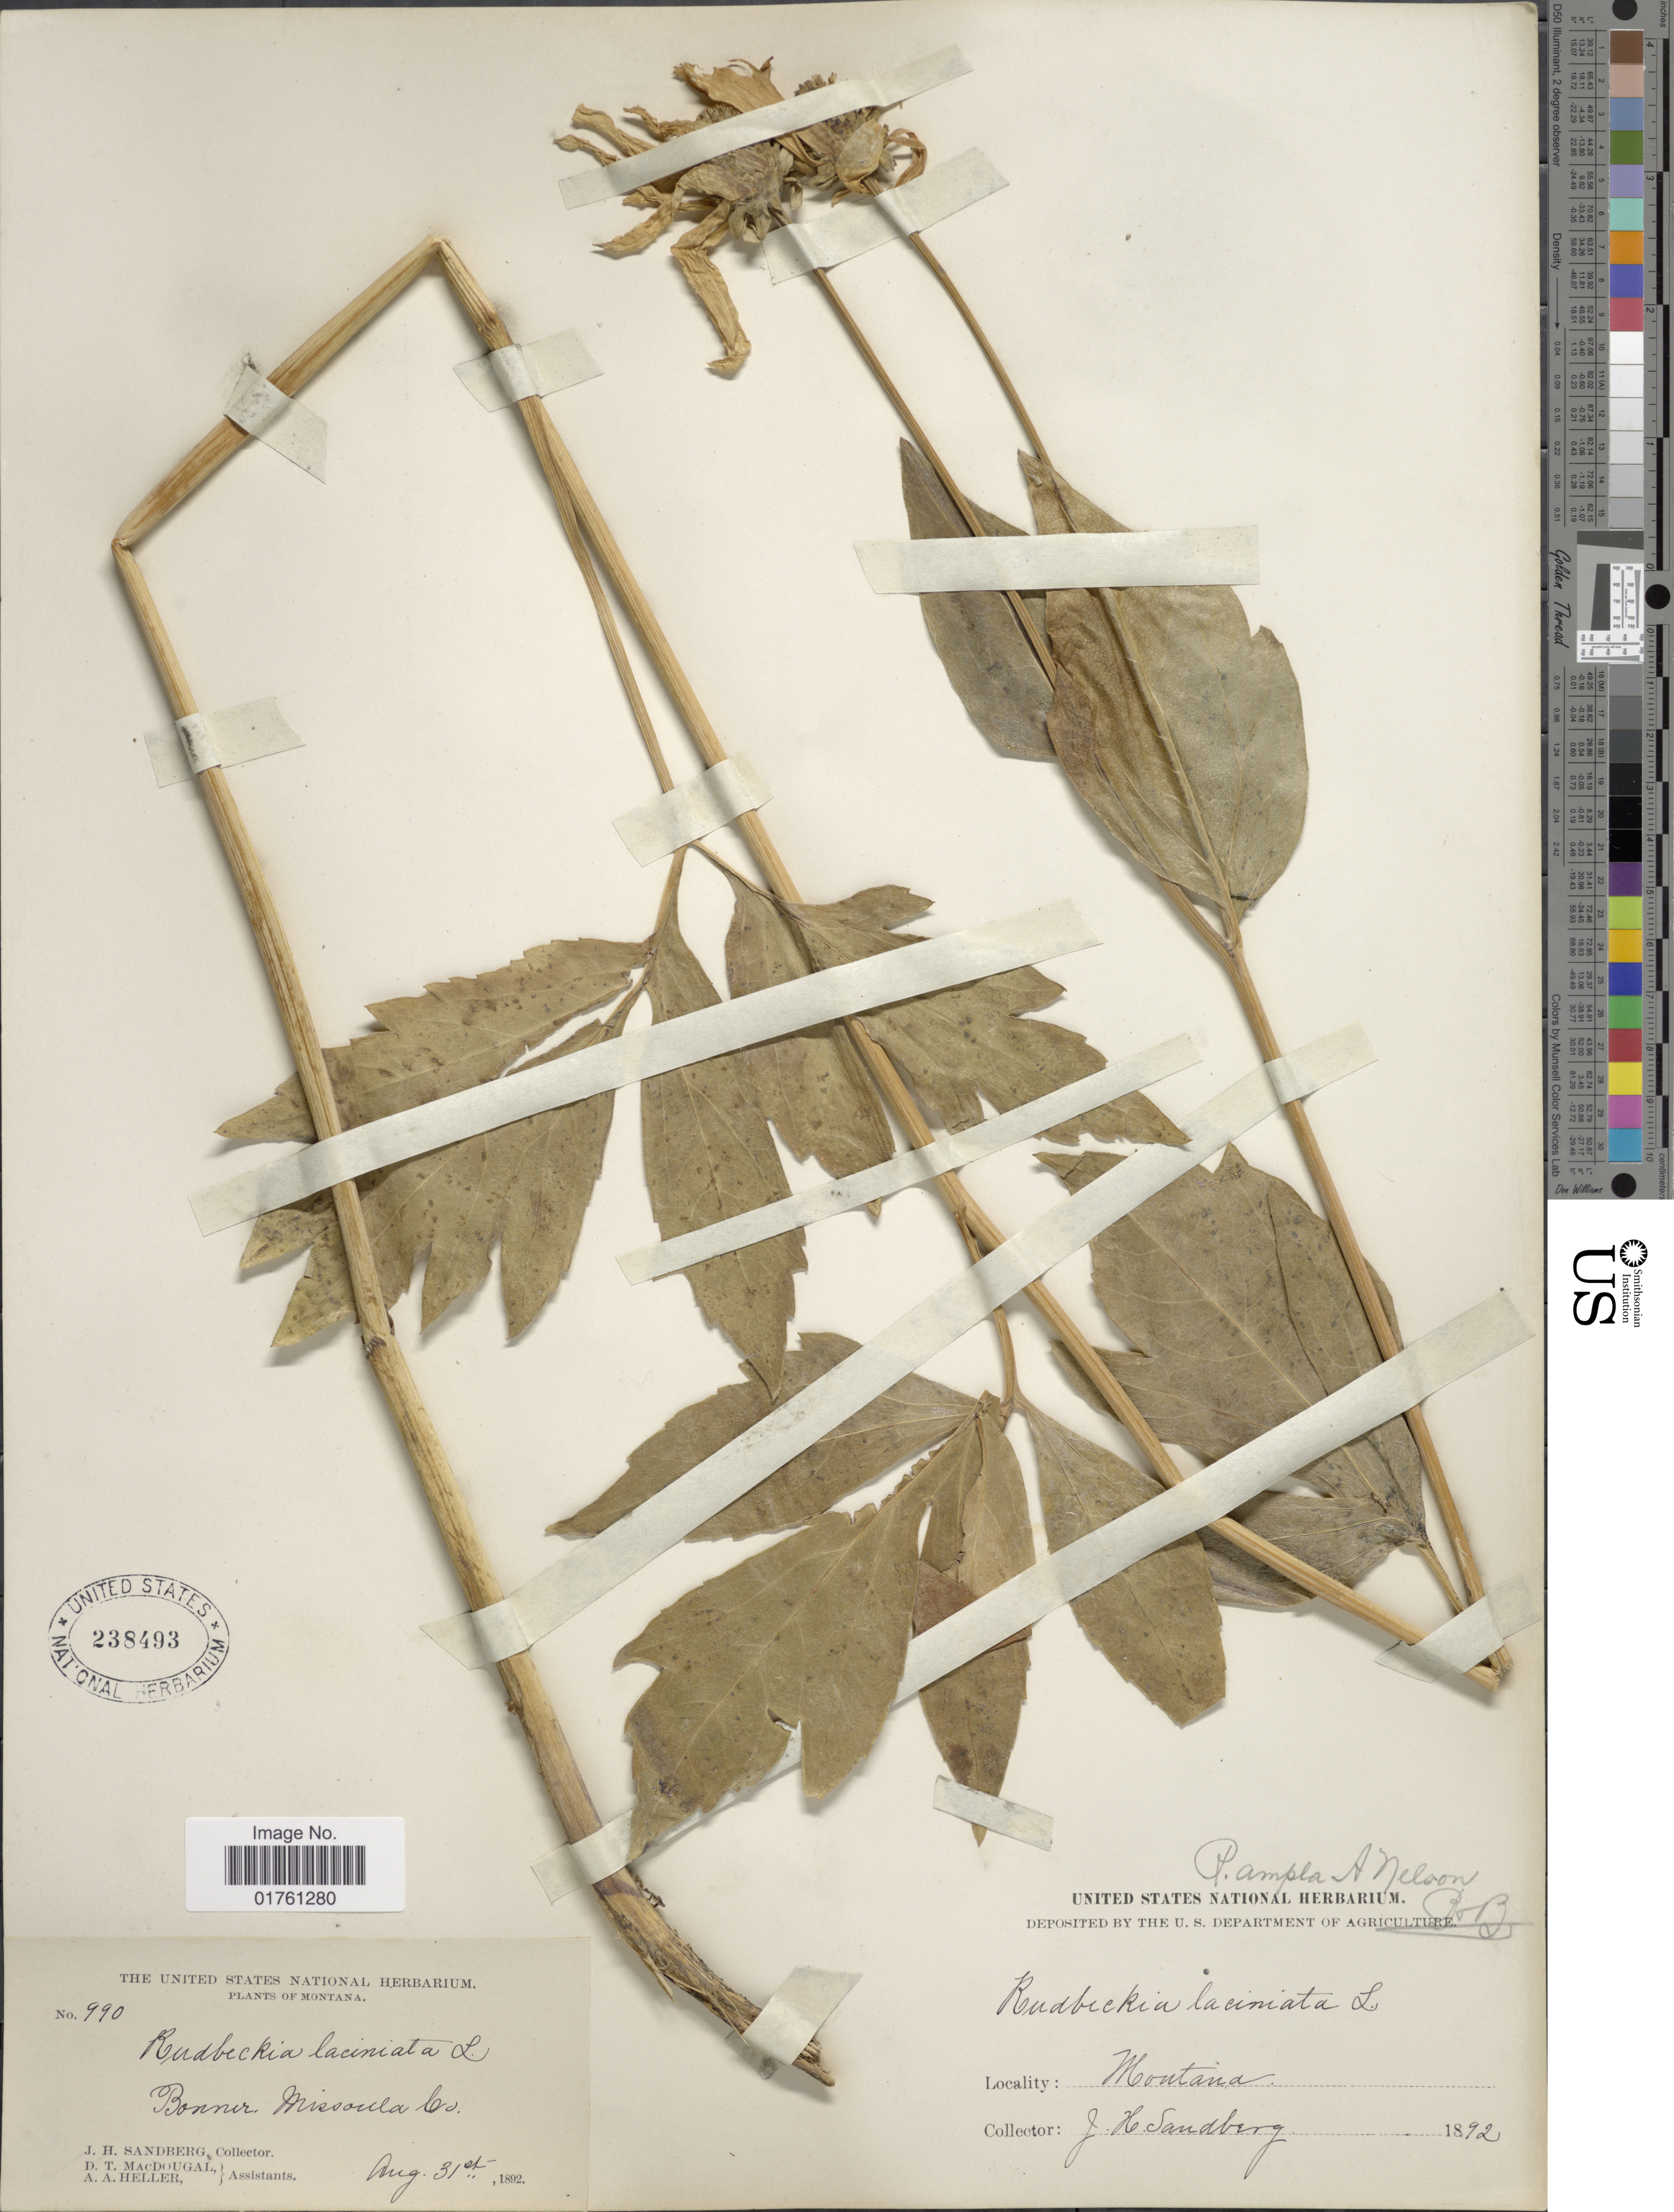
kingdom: Plantae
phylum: Tracheophyta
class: Magnoliopsida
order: Asterales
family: Asteraceae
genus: Rudbeckia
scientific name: Rudbeckia laciniata var. ampla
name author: (A. Nelson) Cronq.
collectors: J. H. Sandberg, D. T. MacDougal & A. A. Heller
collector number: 990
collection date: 1892-08-31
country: United States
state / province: Montana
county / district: Missoula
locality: Bonner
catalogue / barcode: US 238493